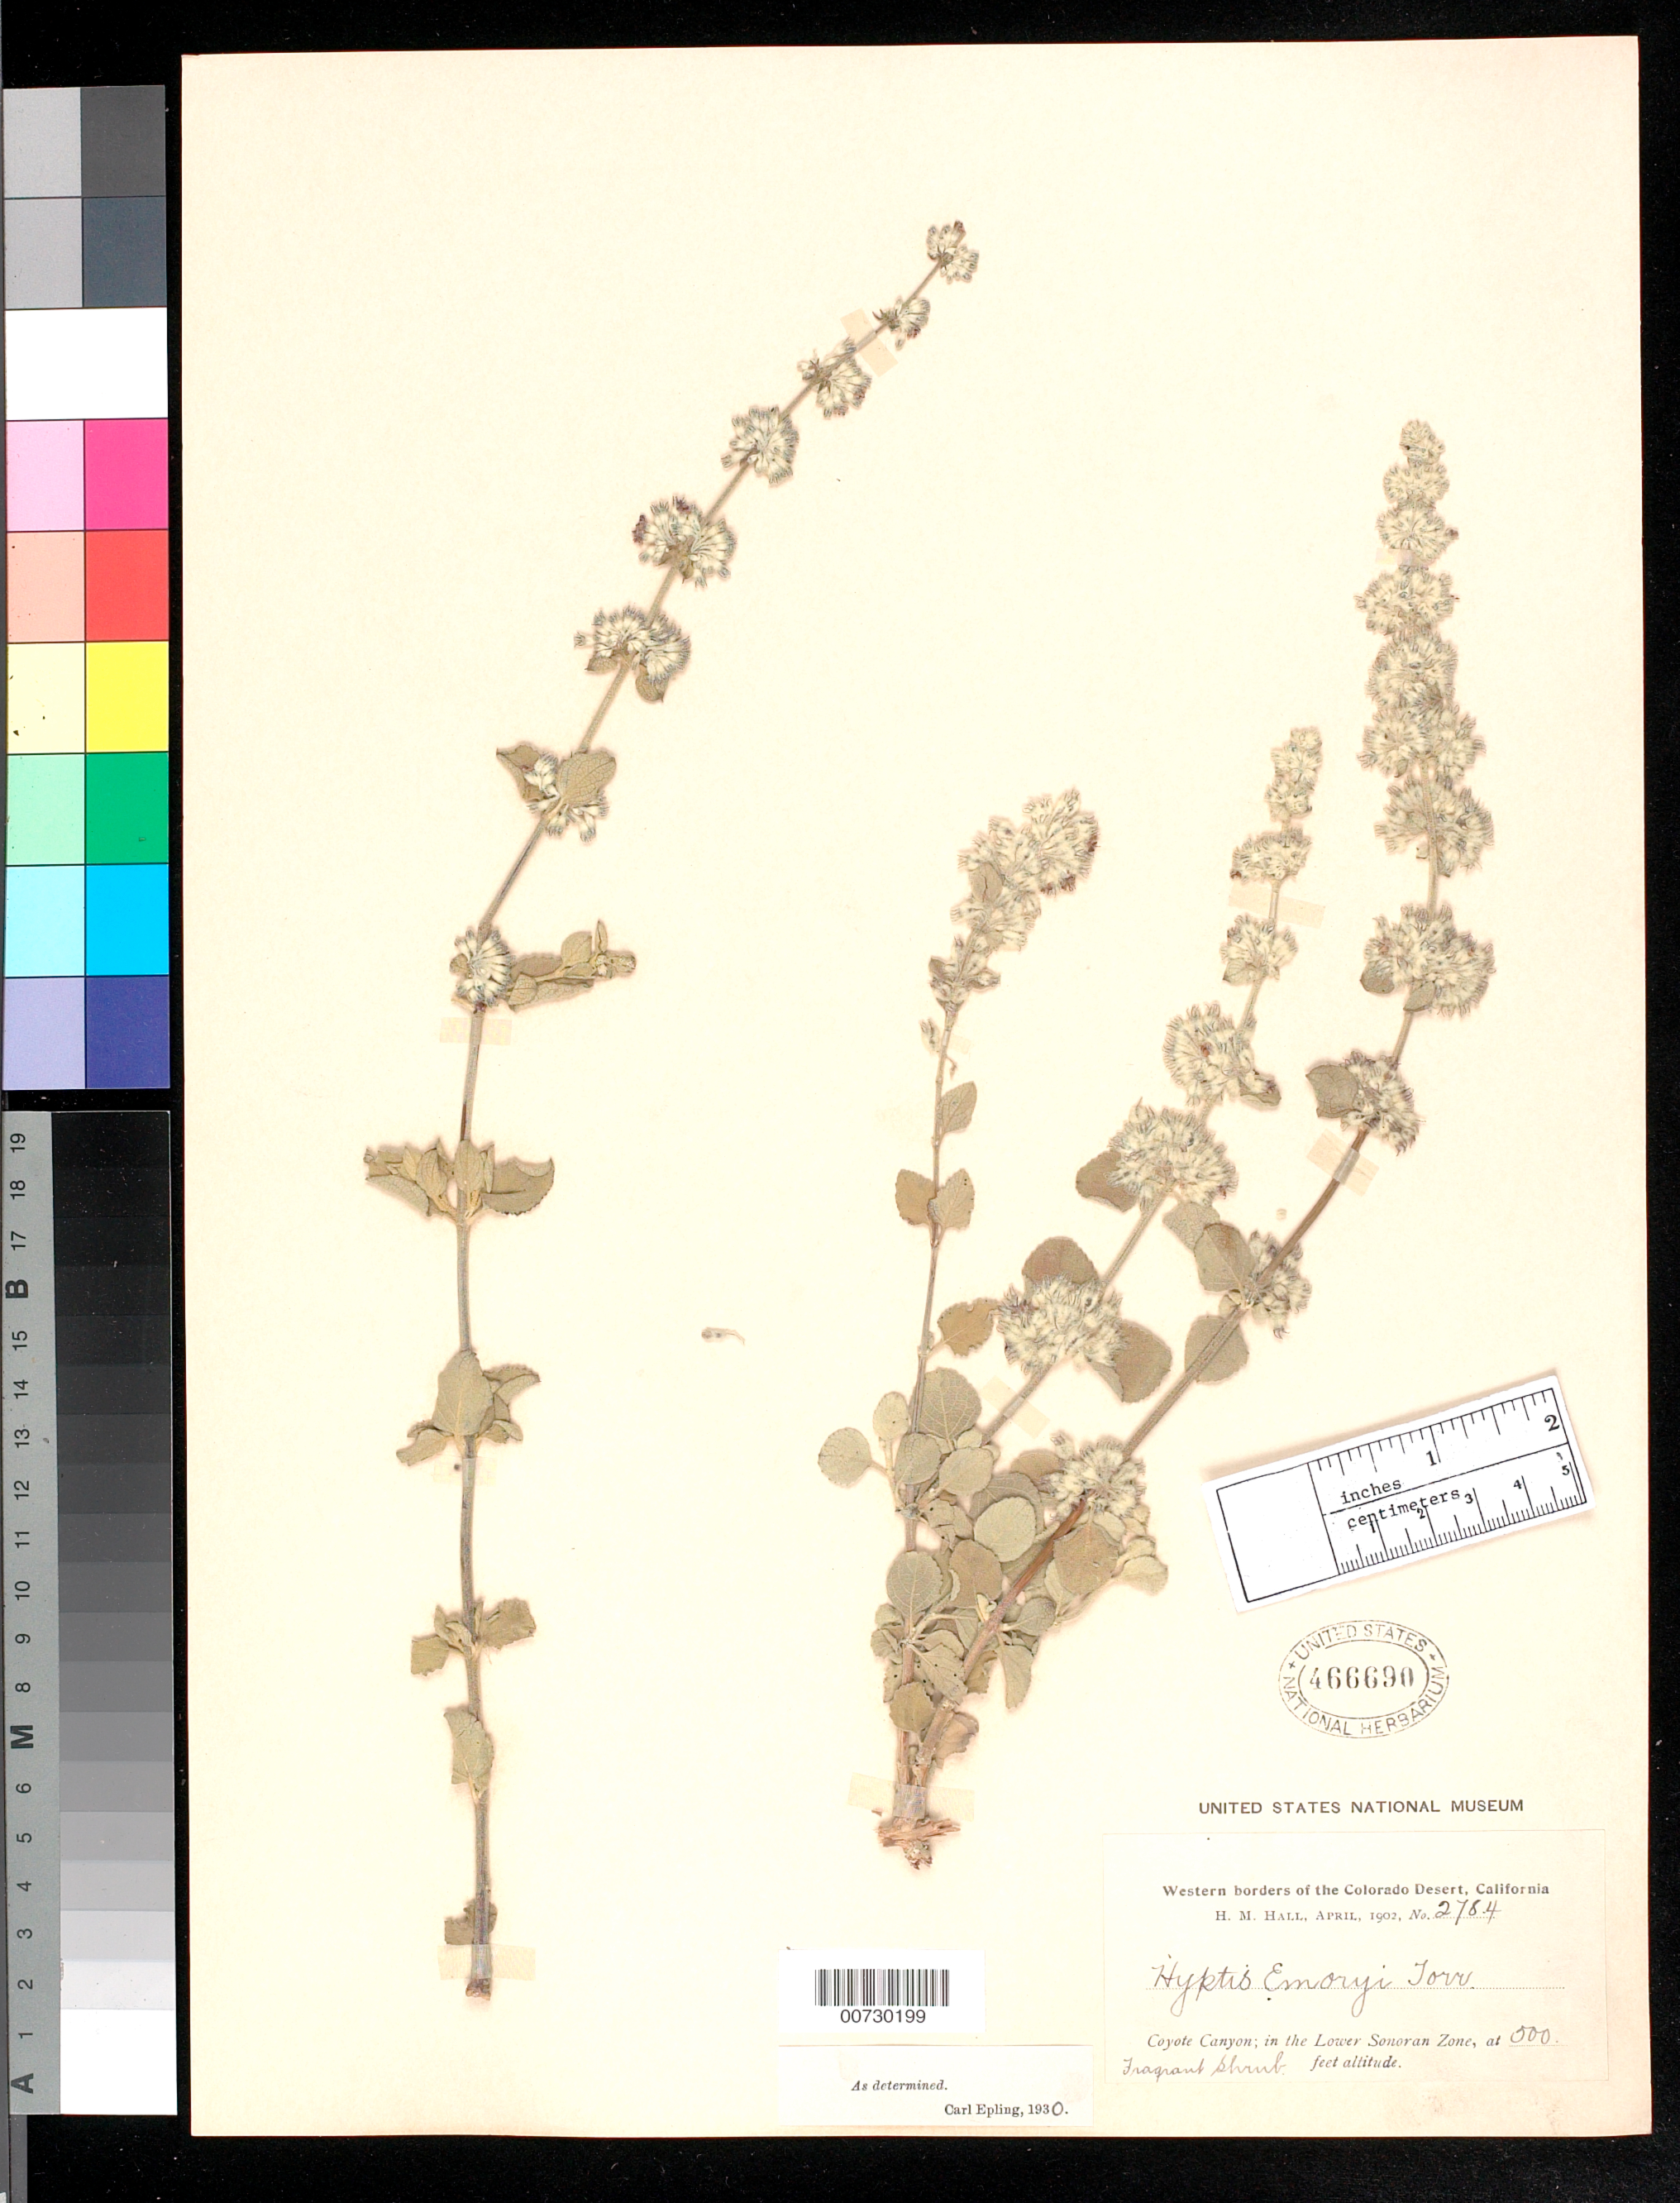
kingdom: Plantae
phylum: Tracheophyta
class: Magnoliopsida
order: Lamiales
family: Lamiaceae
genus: Condea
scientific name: Condea emoryi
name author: (Torr.) Harley & J.F.B. Pastore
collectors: H. M. Hall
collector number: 2784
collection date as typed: Apr 1902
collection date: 1902-04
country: United States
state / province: California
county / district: Riverside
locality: Coyote Canyon, in the Lower Sonoran Zone, Western border of the Colorado Desert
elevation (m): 152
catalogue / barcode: US 466690